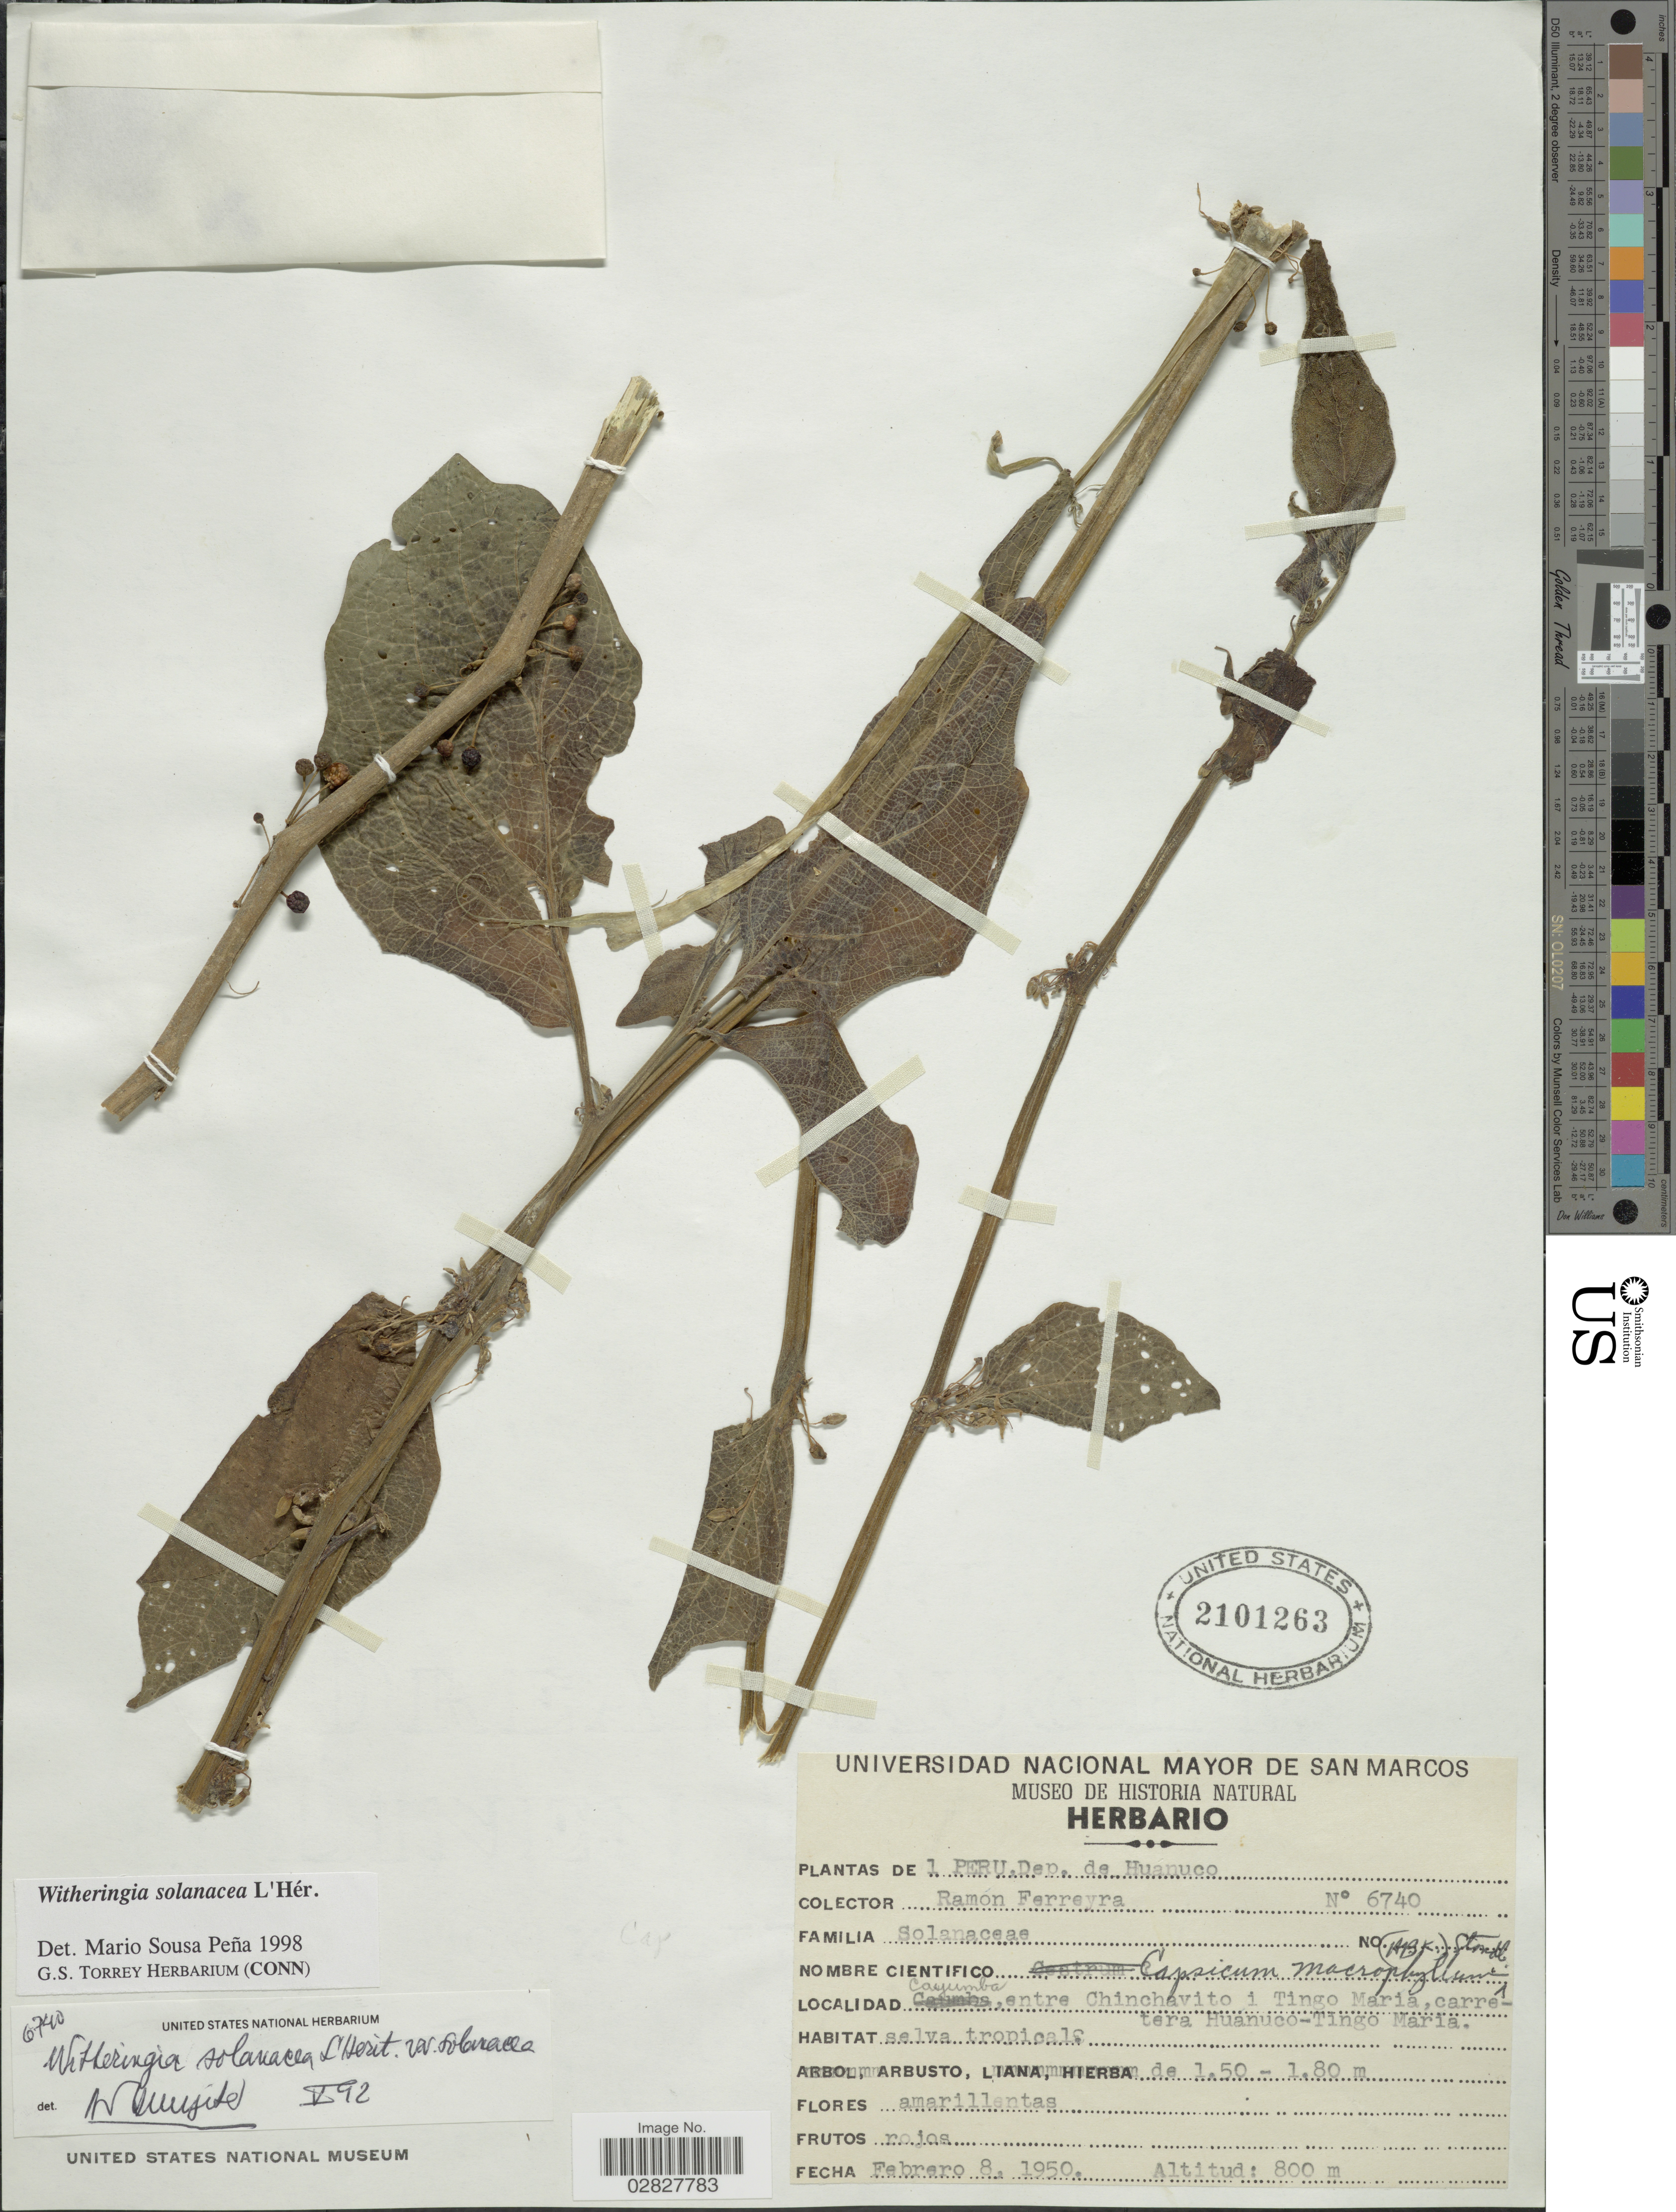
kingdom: Plantae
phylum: Tracheophyta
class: Magnoliopsida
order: Solanales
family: Solanaceae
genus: Witheringia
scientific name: Witheringia solanacea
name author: L'Hér.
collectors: R. A. Ferreyra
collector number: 6740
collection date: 1950-02-08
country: Peru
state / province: Huánuco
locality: Dep. de Huanuco. Cayumba, entre Chinchavito i Tingo Maria, carretera Huanuco-Tingo Maria.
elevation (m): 800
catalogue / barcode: US 2101263